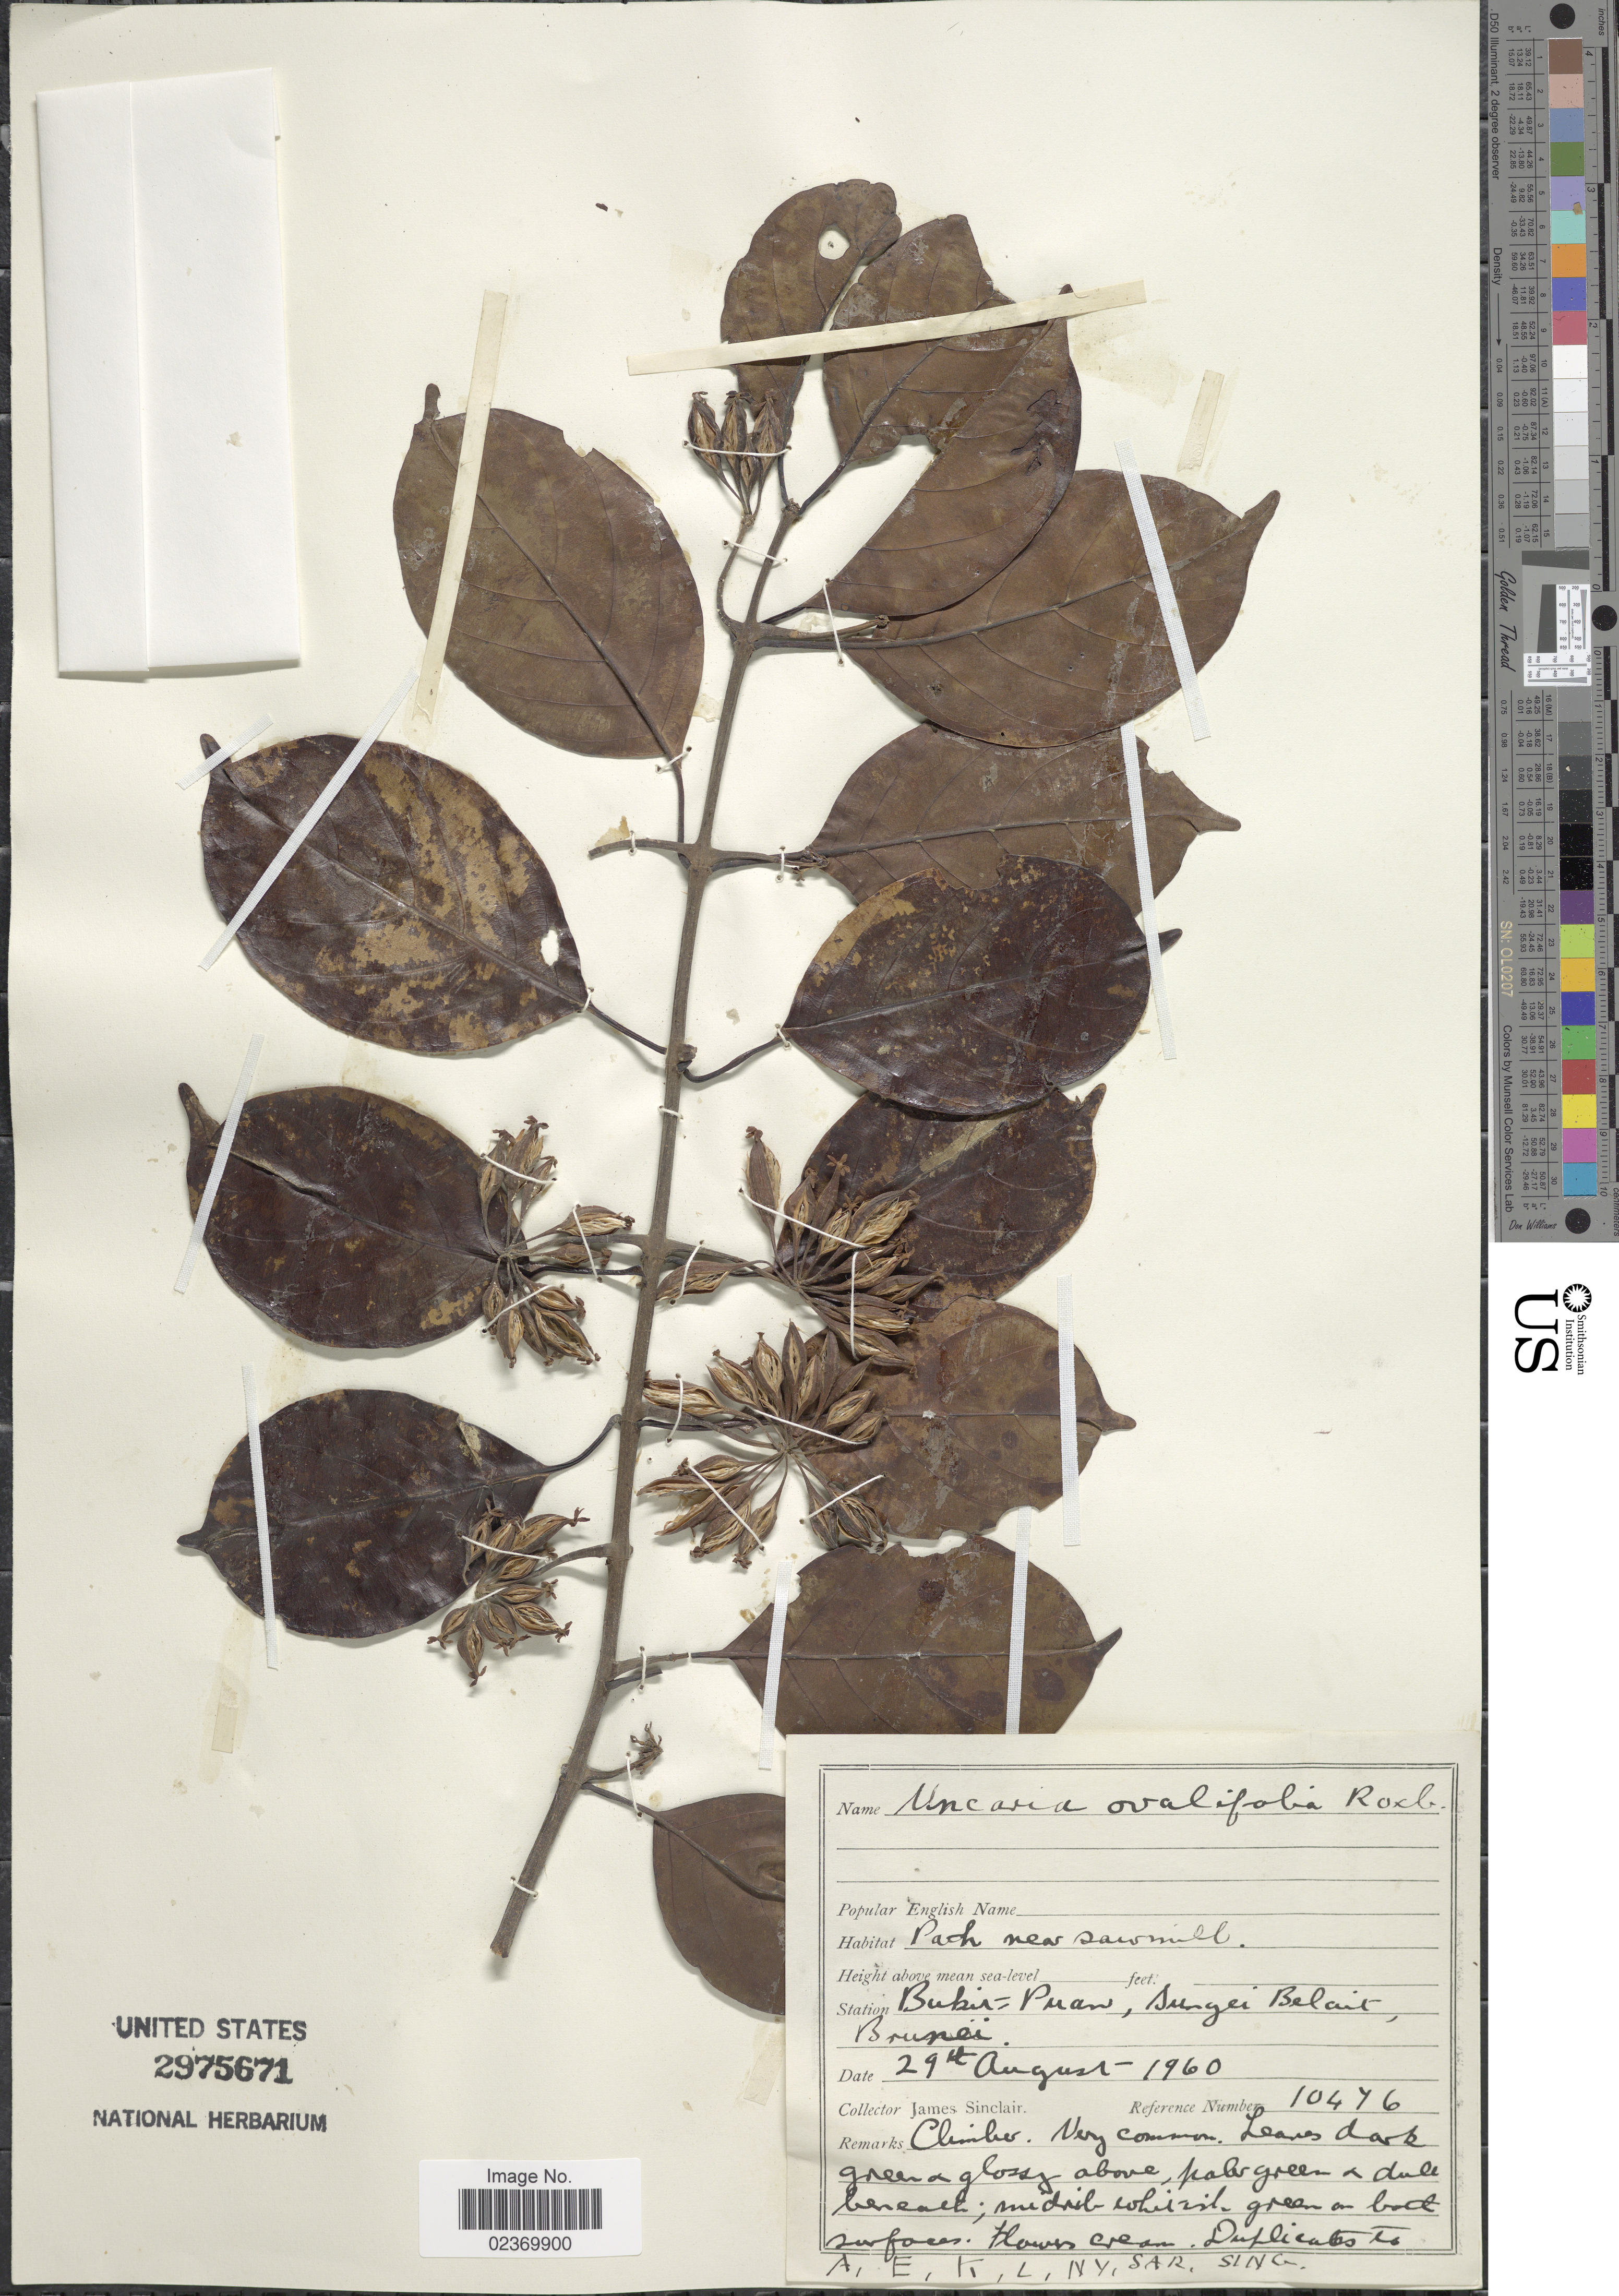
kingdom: Plantae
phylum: Tracheophyta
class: Magnoliopsida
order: Gentianales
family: Rubiaceae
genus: Uncaria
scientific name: Uncaria ovalifolia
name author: Roxb.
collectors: J. Sinclair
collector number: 10476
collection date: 1960-08-29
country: Brunei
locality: Bukit Puan, Sungei Belait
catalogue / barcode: US 2975671